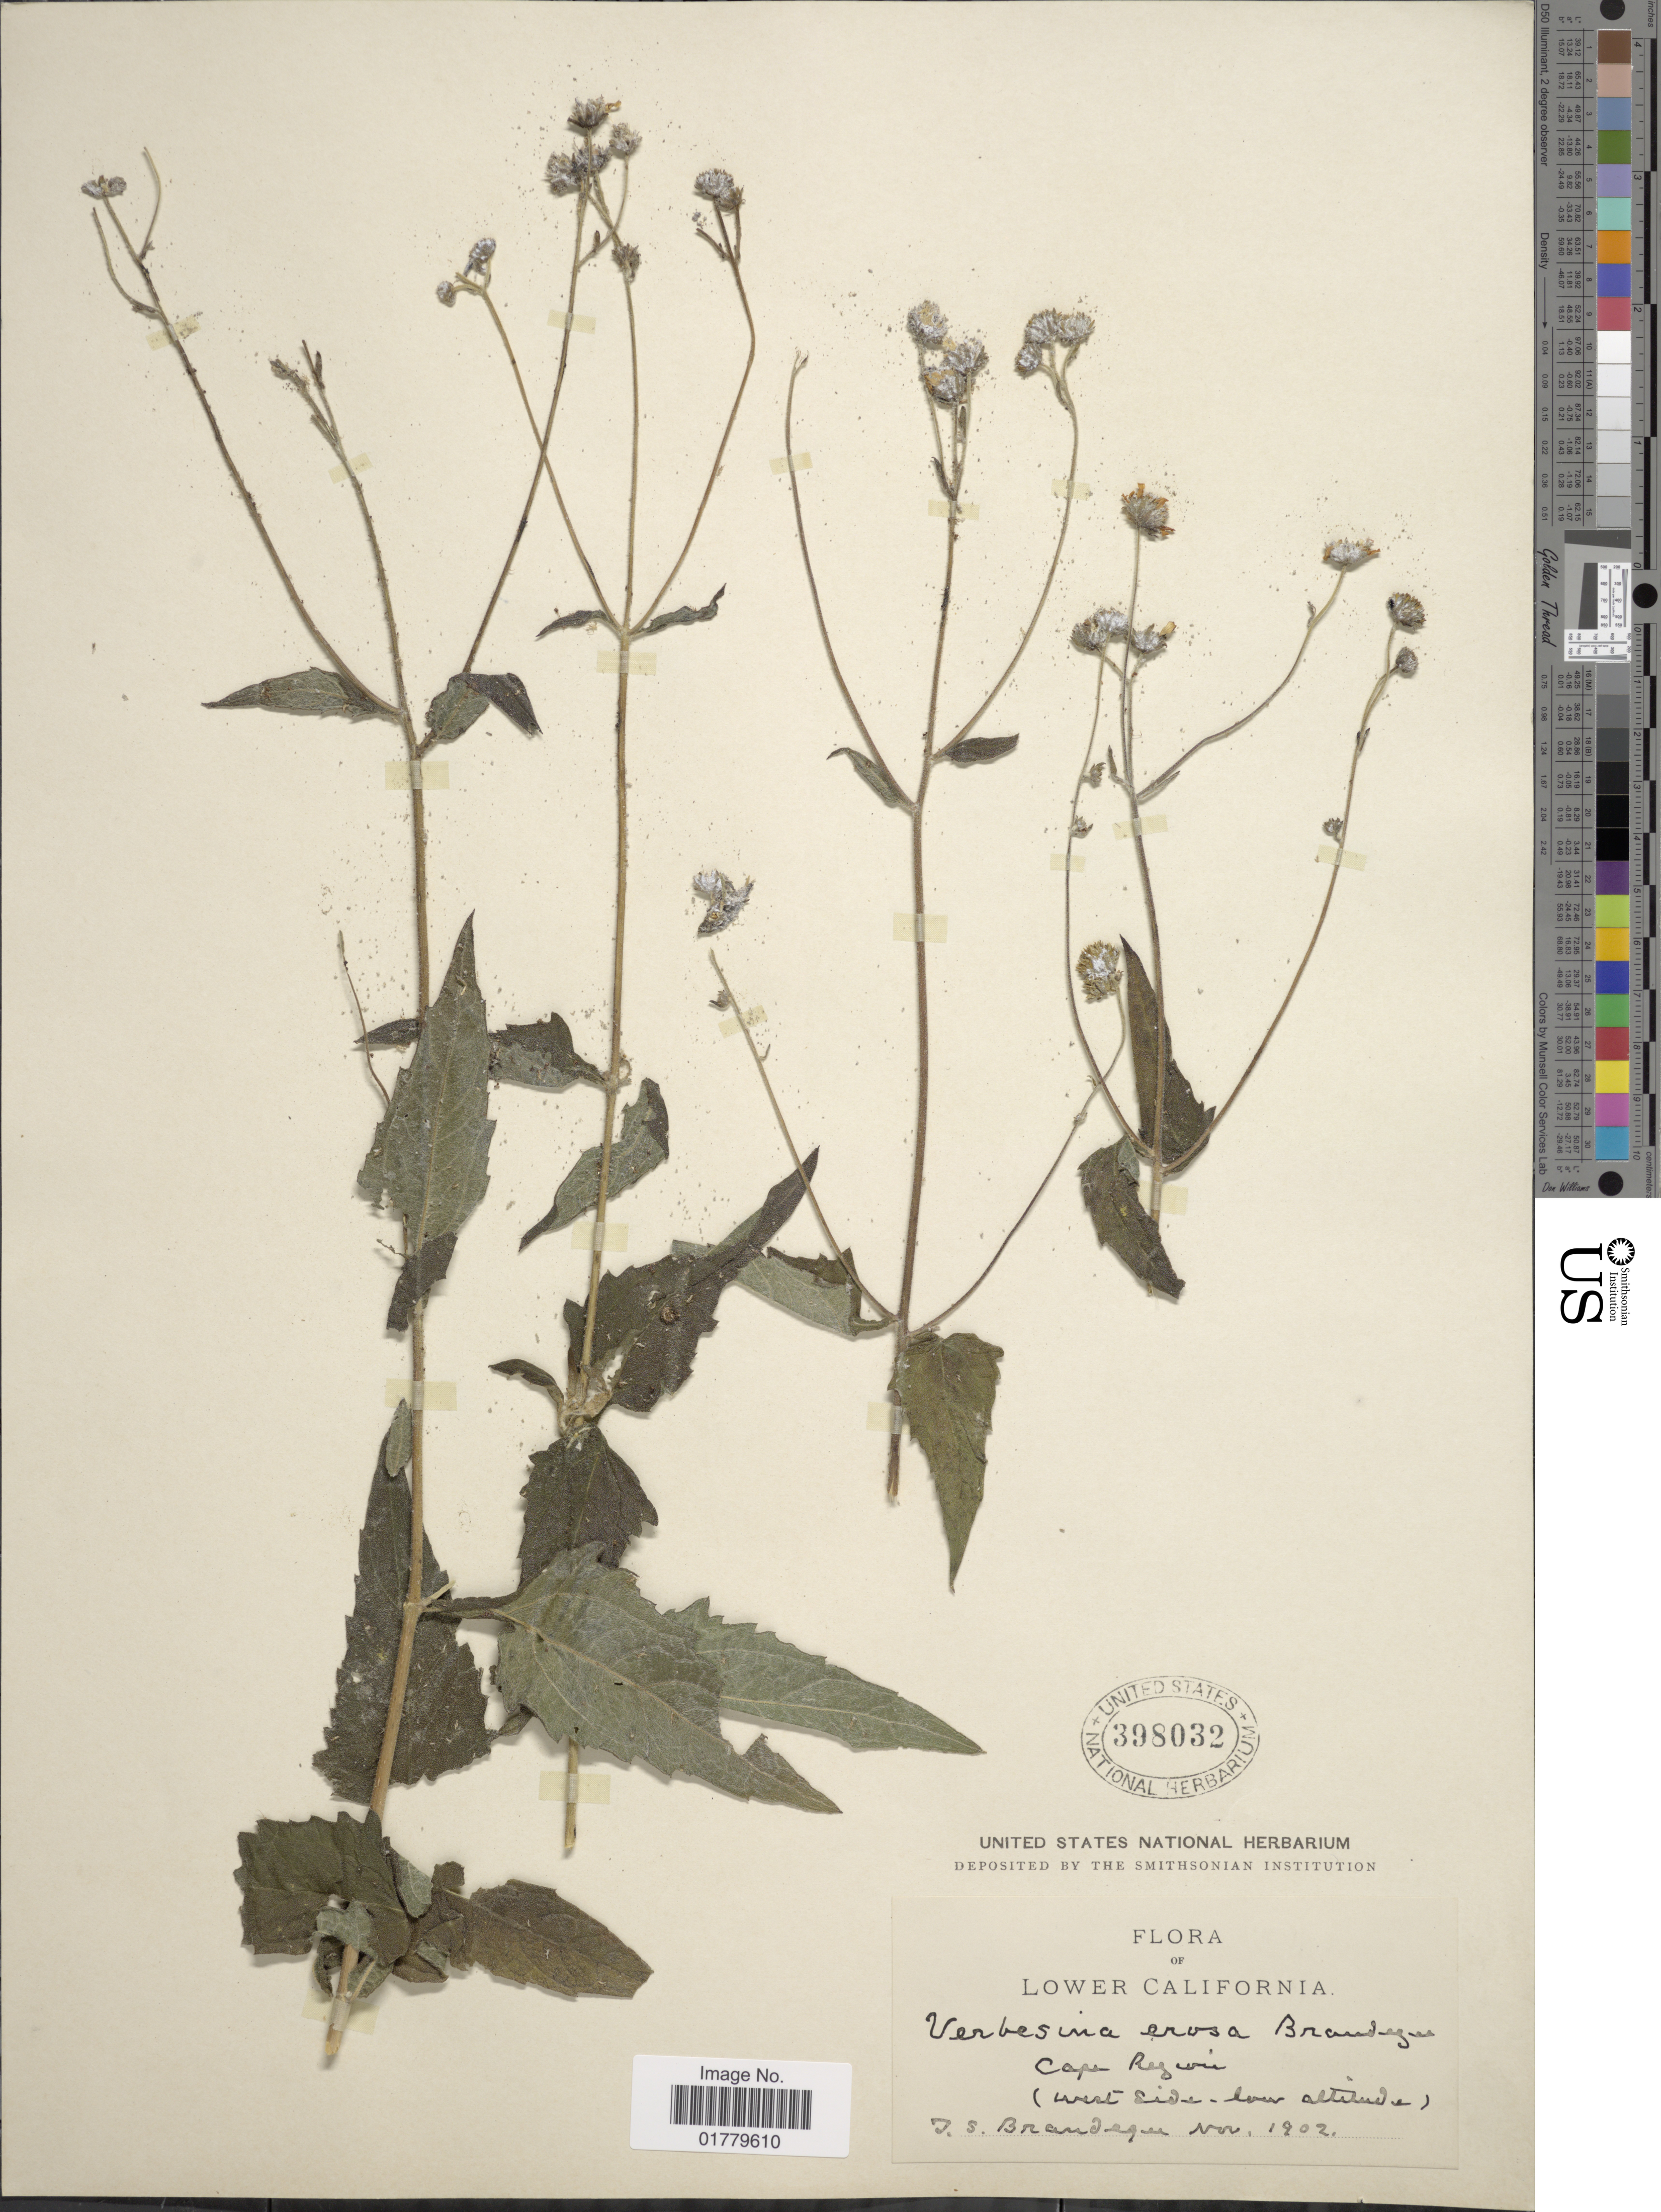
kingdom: Plantae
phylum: Tracheophyta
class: Magnoliopsida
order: Asterales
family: Asteraceae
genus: Verbesina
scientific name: Verbesina erosa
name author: Brandegee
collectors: T. S. Brandegee (herbarium)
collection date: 1902-11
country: Mexico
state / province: Baja California Sur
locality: Lower California. Cape Regione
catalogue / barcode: US 398032